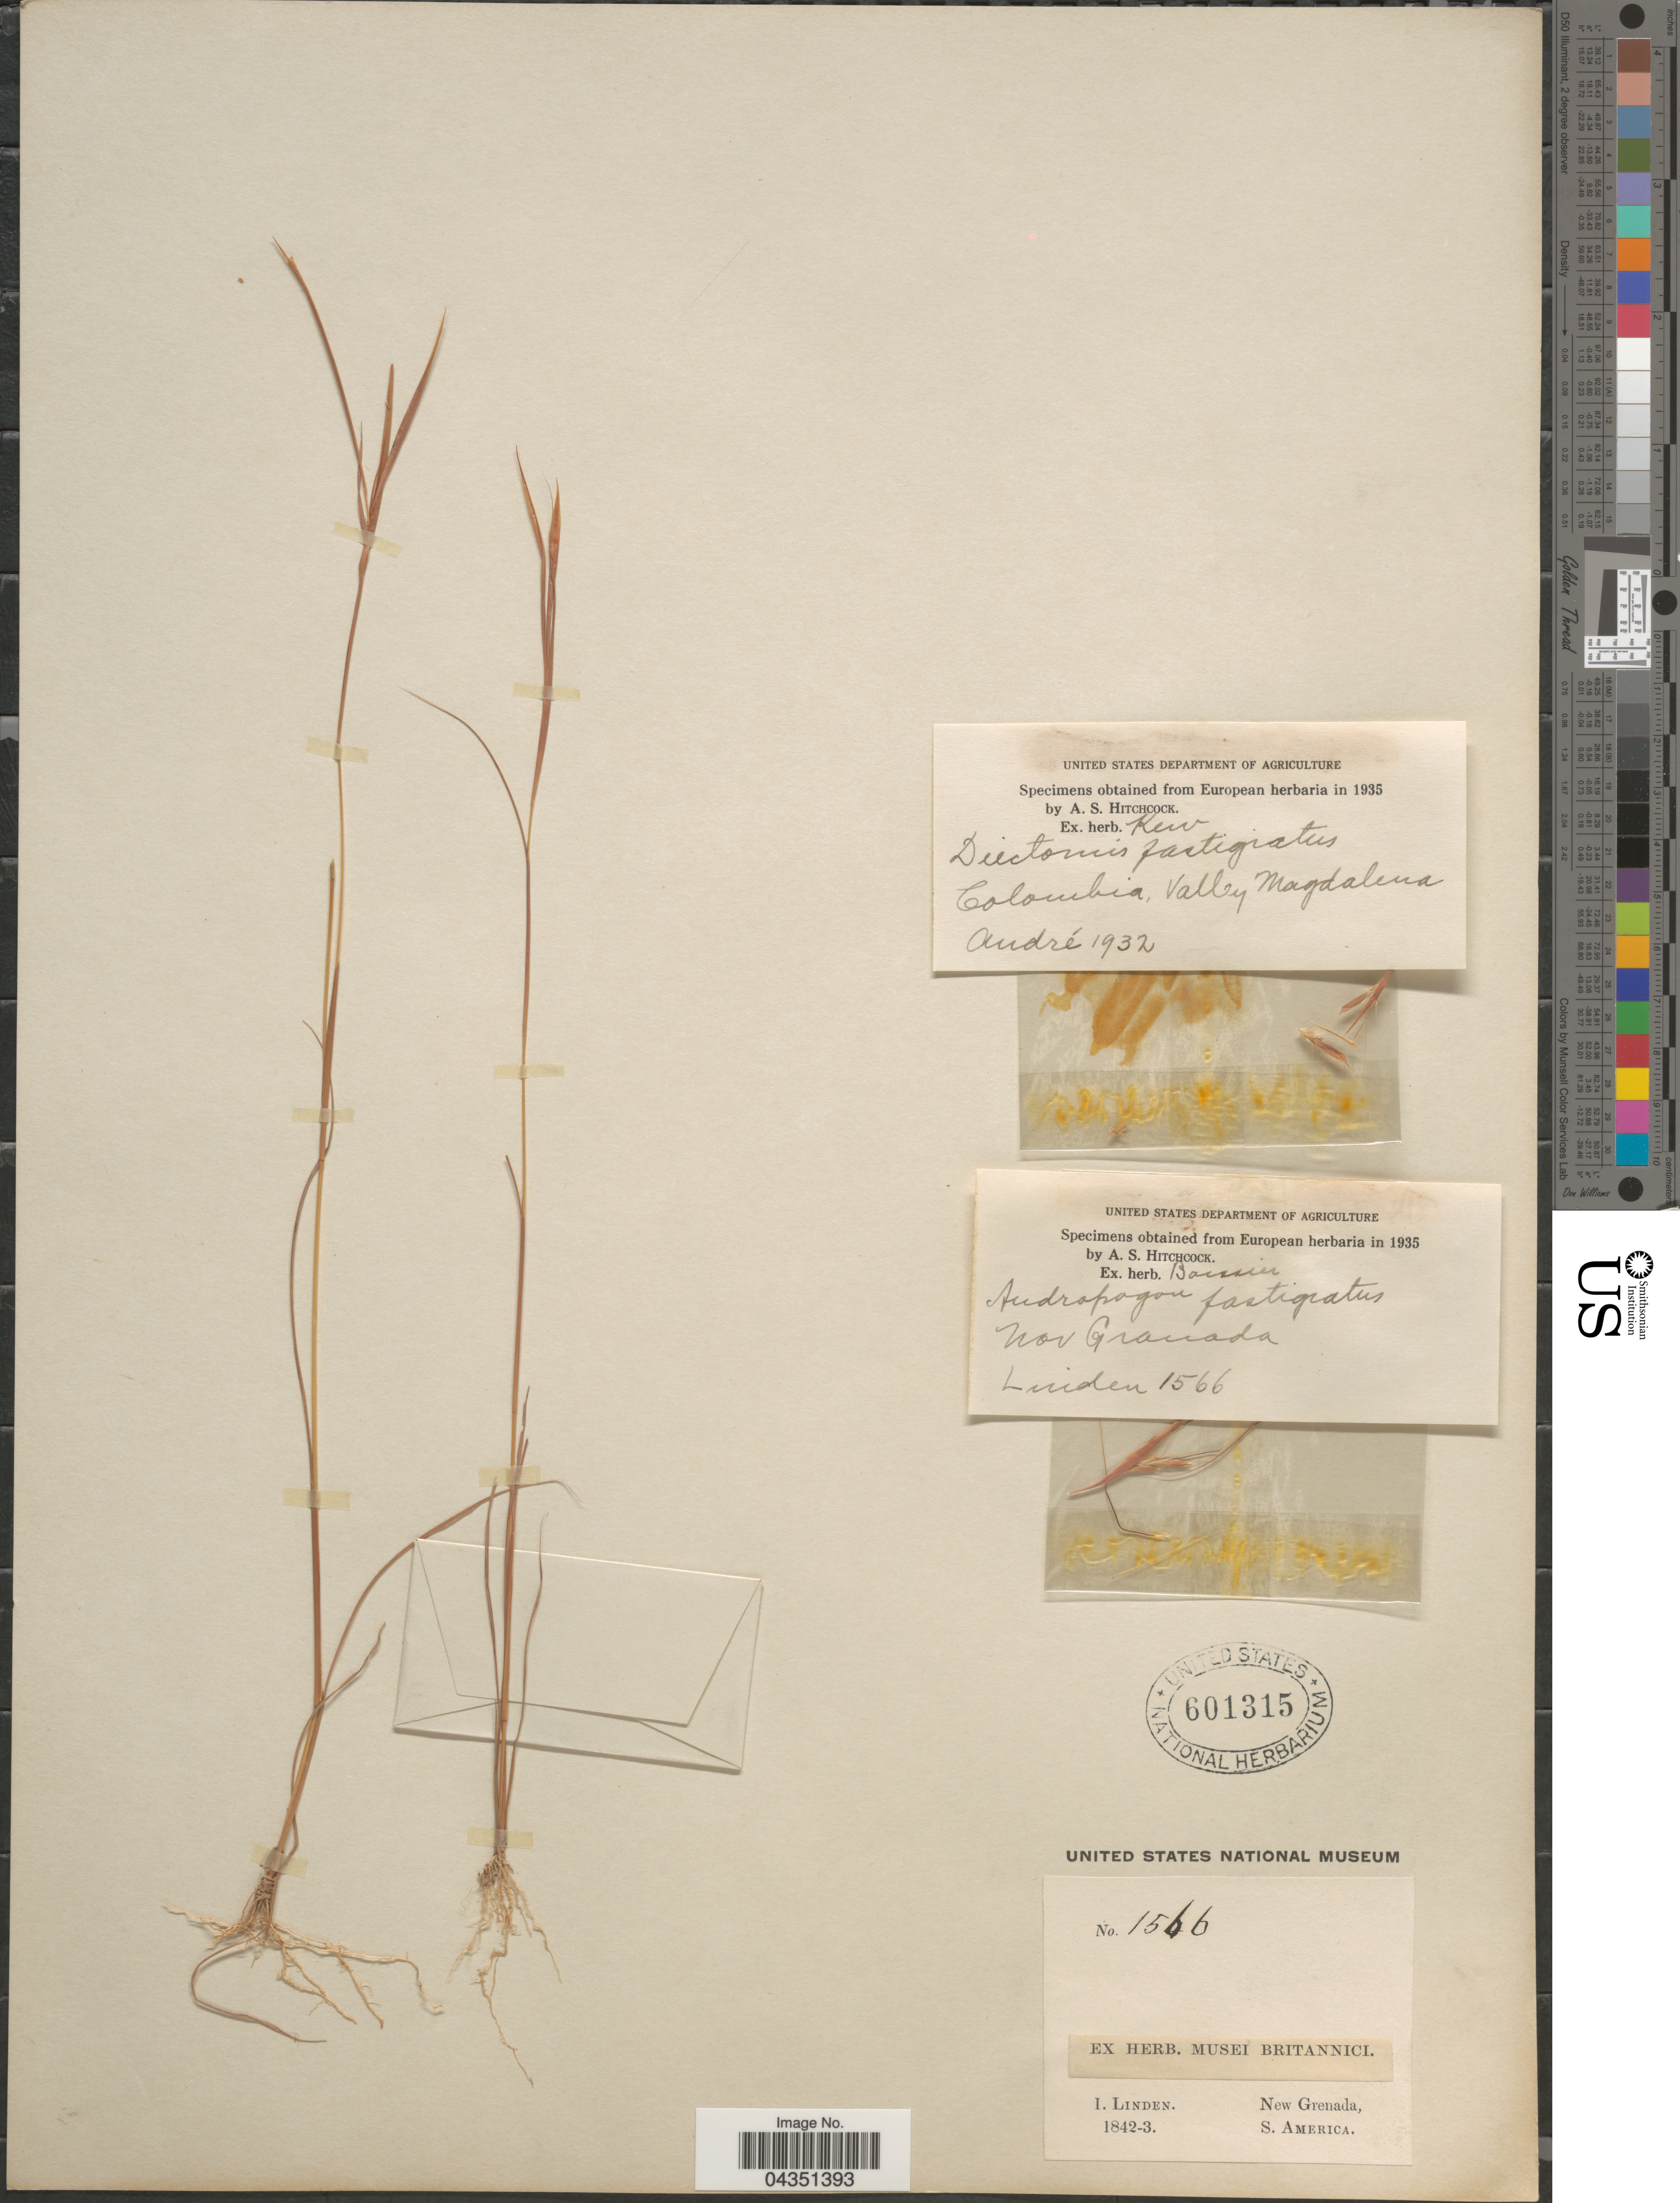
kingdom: Plantae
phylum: Tracheophyta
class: Liliopsida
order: Poales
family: Poaceae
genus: Diectomis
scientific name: Diectomis fastigiata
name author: (Sw.) P. Beauv.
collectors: -- Linden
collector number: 1566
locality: Nov Granada.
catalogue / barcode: US 601315-2